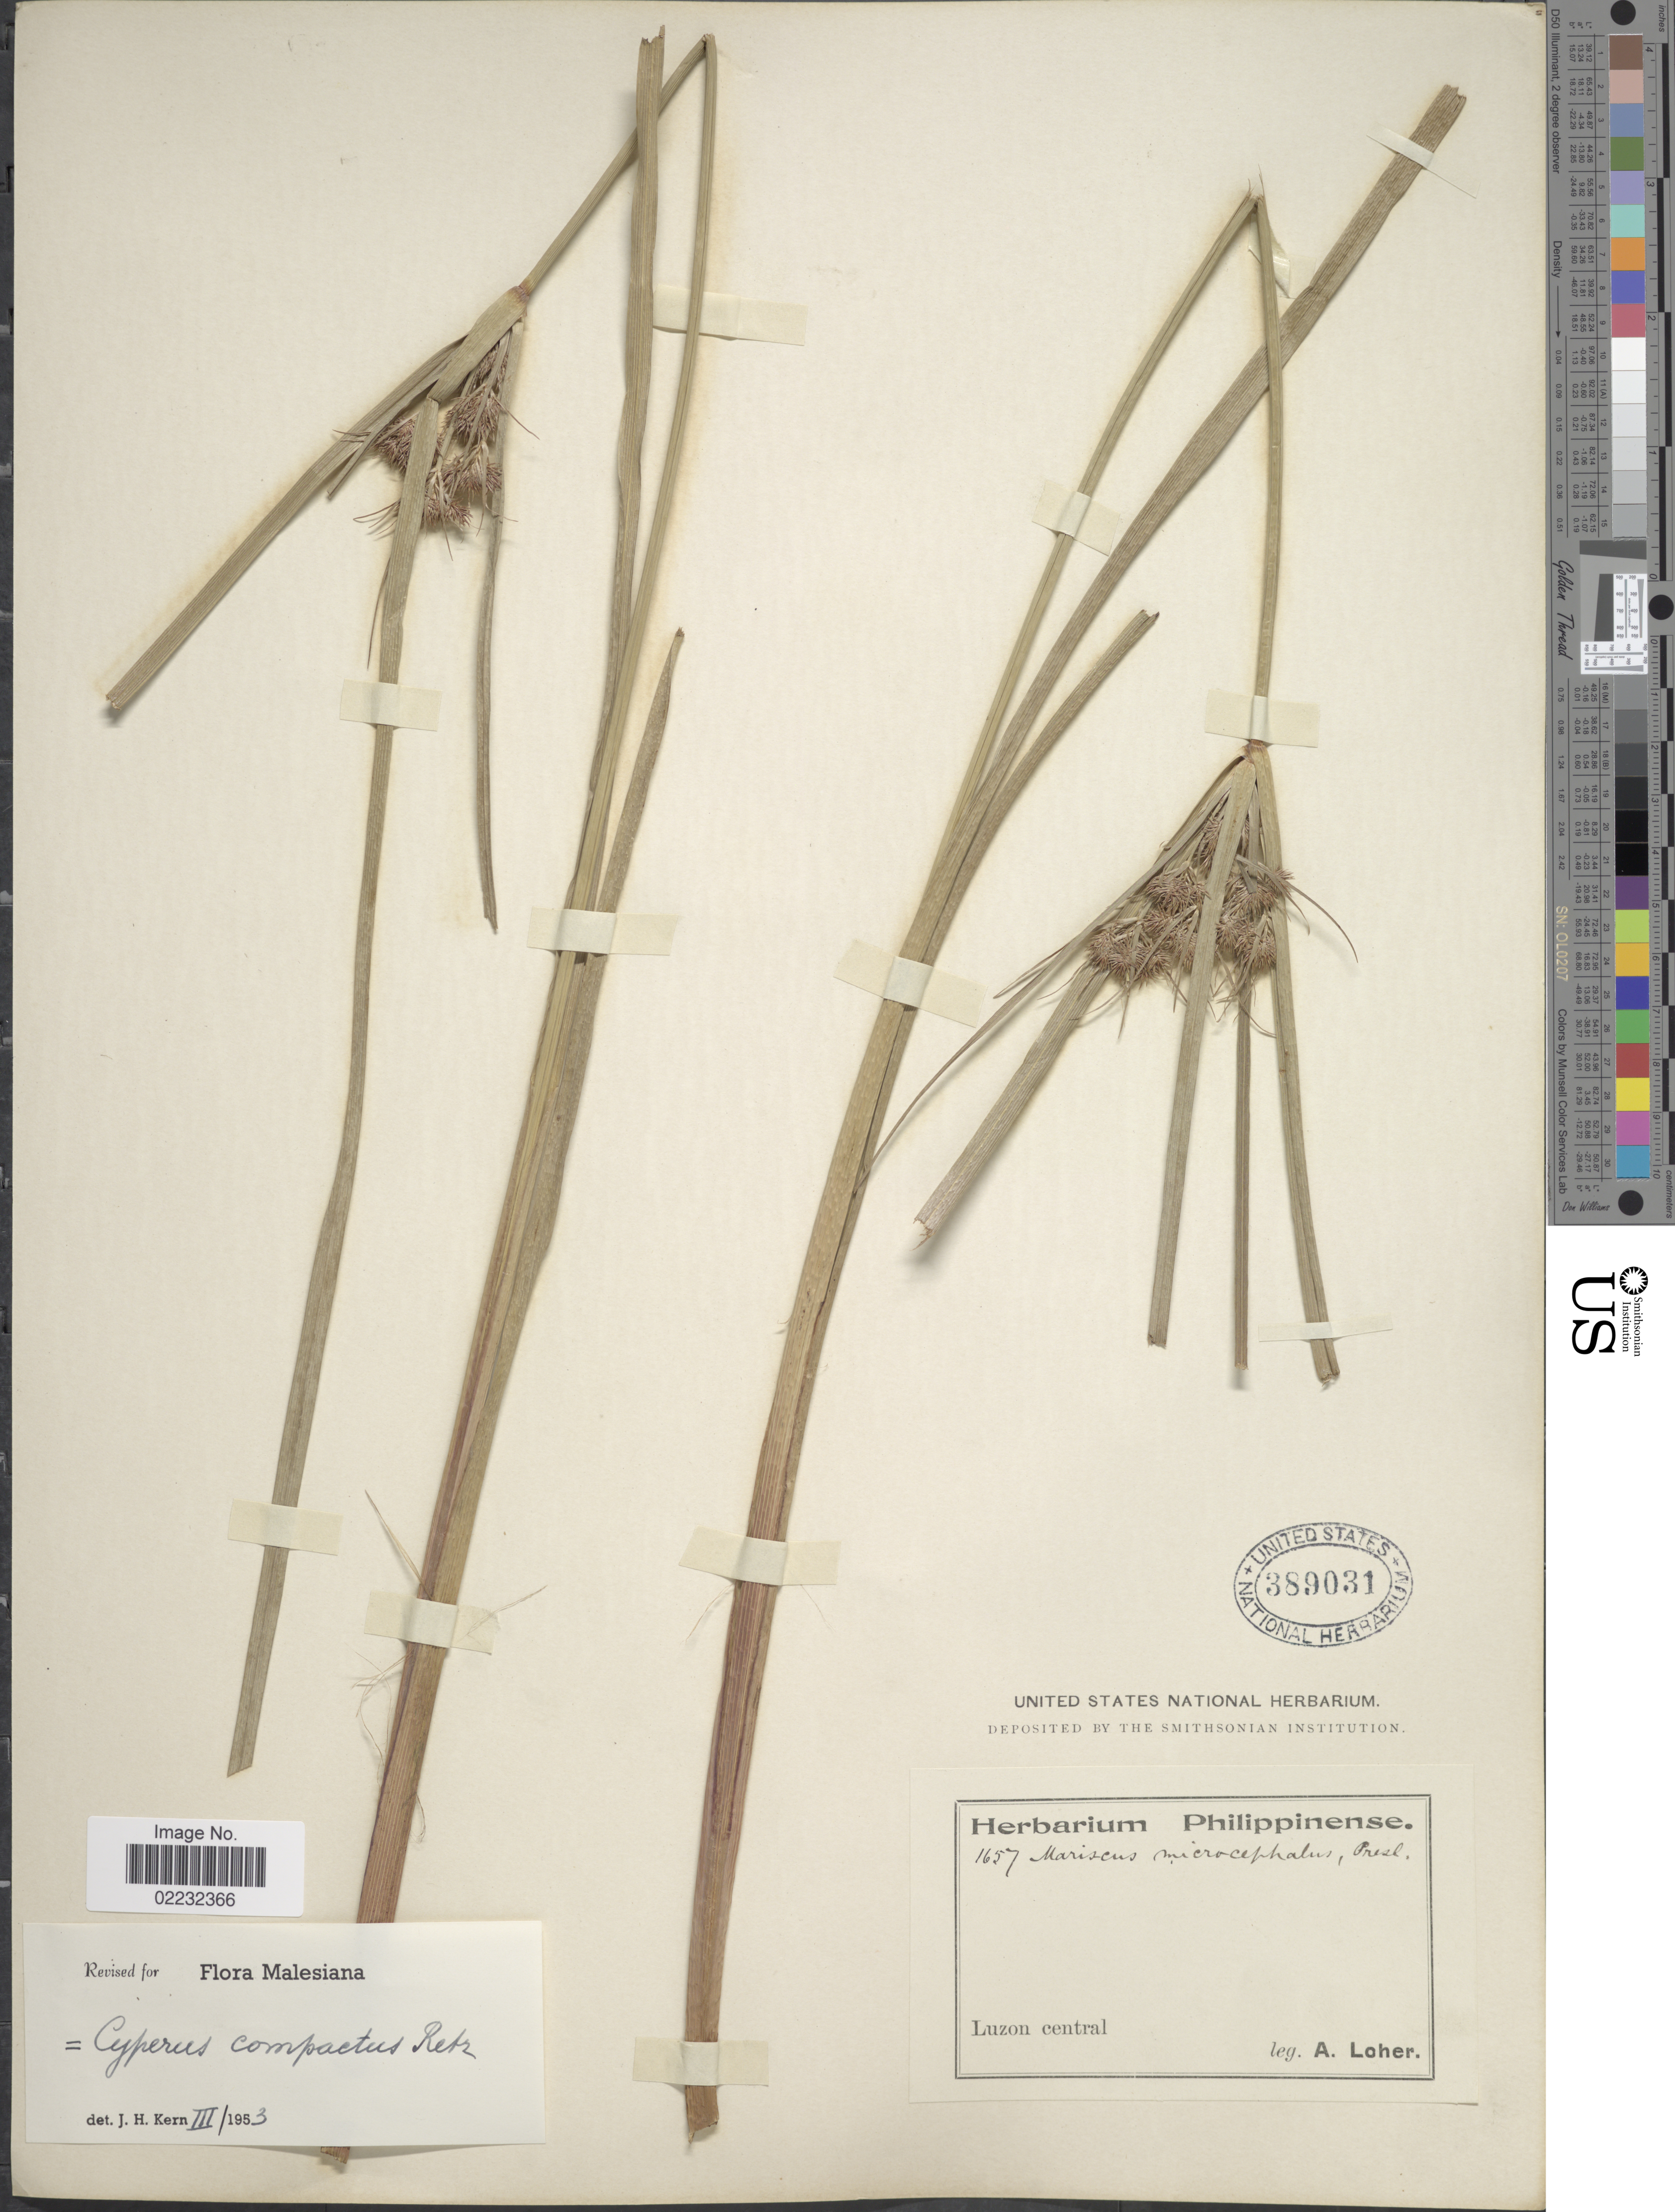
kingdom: Plantae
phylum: Tracheophyta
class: Liliopsida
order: Poales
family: Cyperaceae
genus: Cyperus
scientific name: Cyperus compactus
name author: Retz.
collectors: A. Loher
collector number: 1657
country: Philippines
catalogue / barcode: US 389031